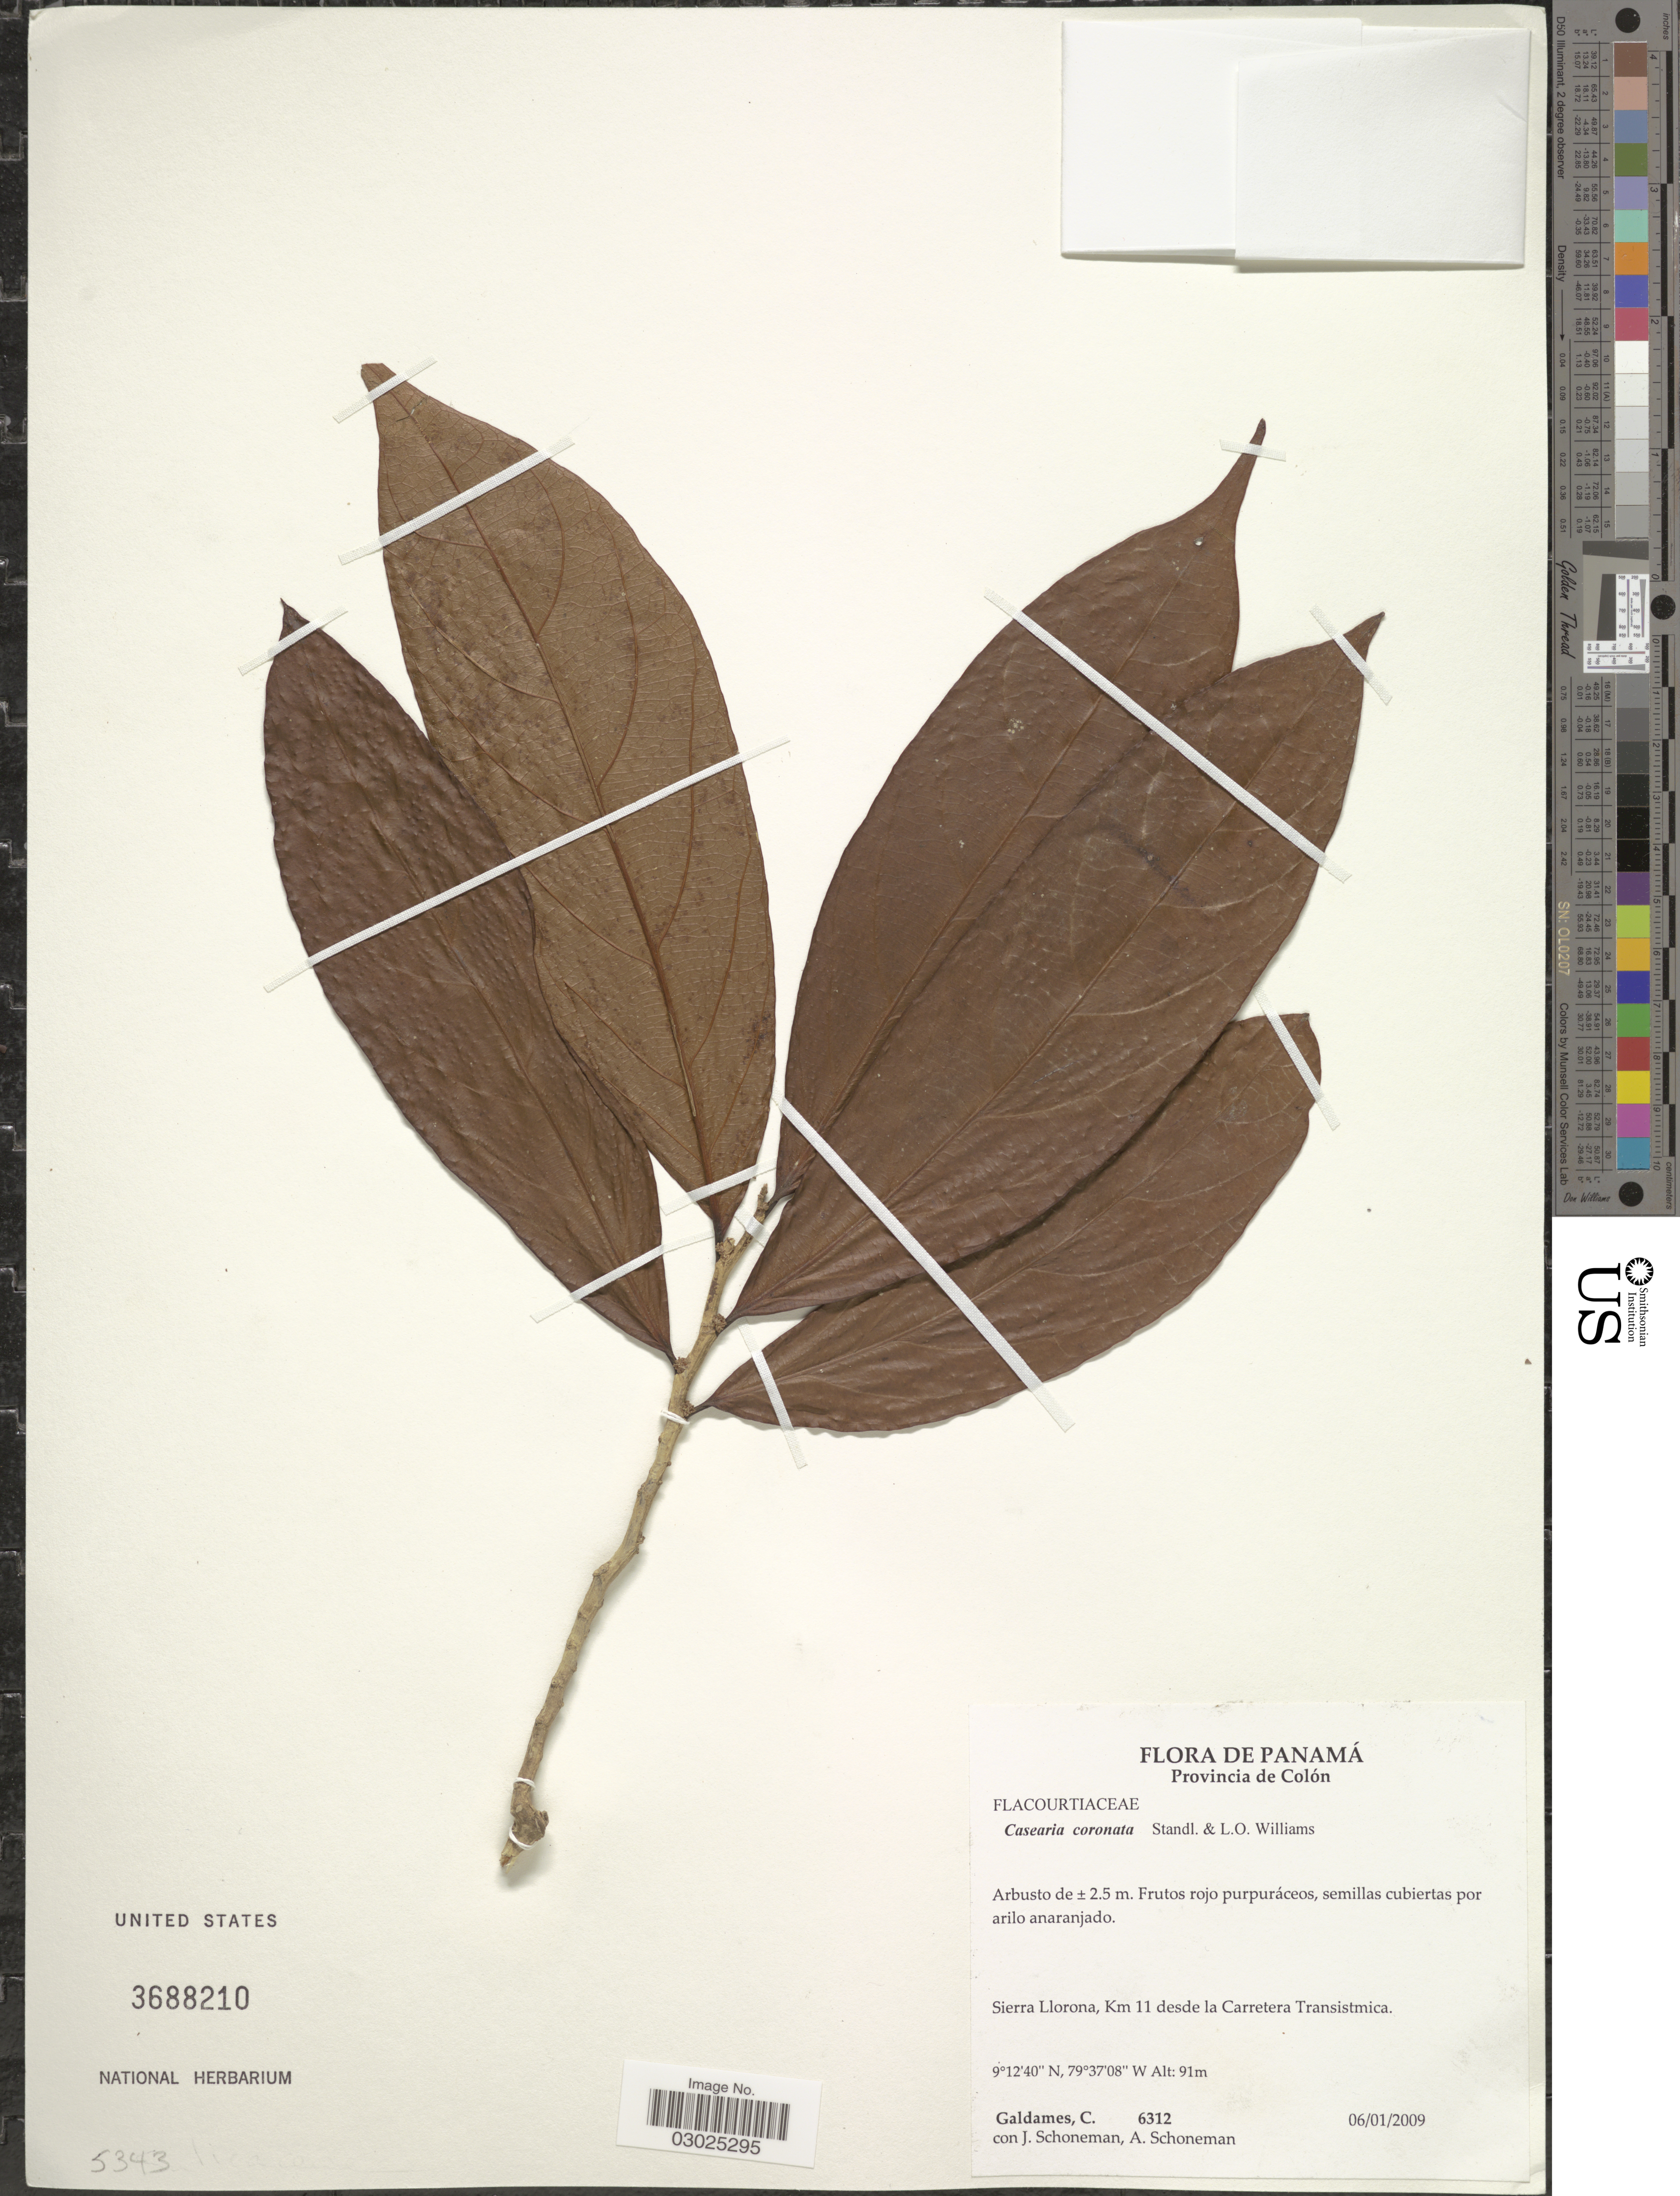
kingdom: Plantae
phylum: Tracheophyta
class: Magnoliopsida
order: Malpighiales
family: Salicaceae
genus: Casearia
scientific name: Casearia coronata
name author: L.O. Williams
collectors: C. Galdames, J. schoneman & A. schoneman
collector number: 6312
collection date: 2009-02-06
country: Panama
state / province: Colón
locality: Sierra Llorona, Km 11 desde la Carretera Transisitmica.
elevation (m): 91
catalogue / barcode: US 3688210